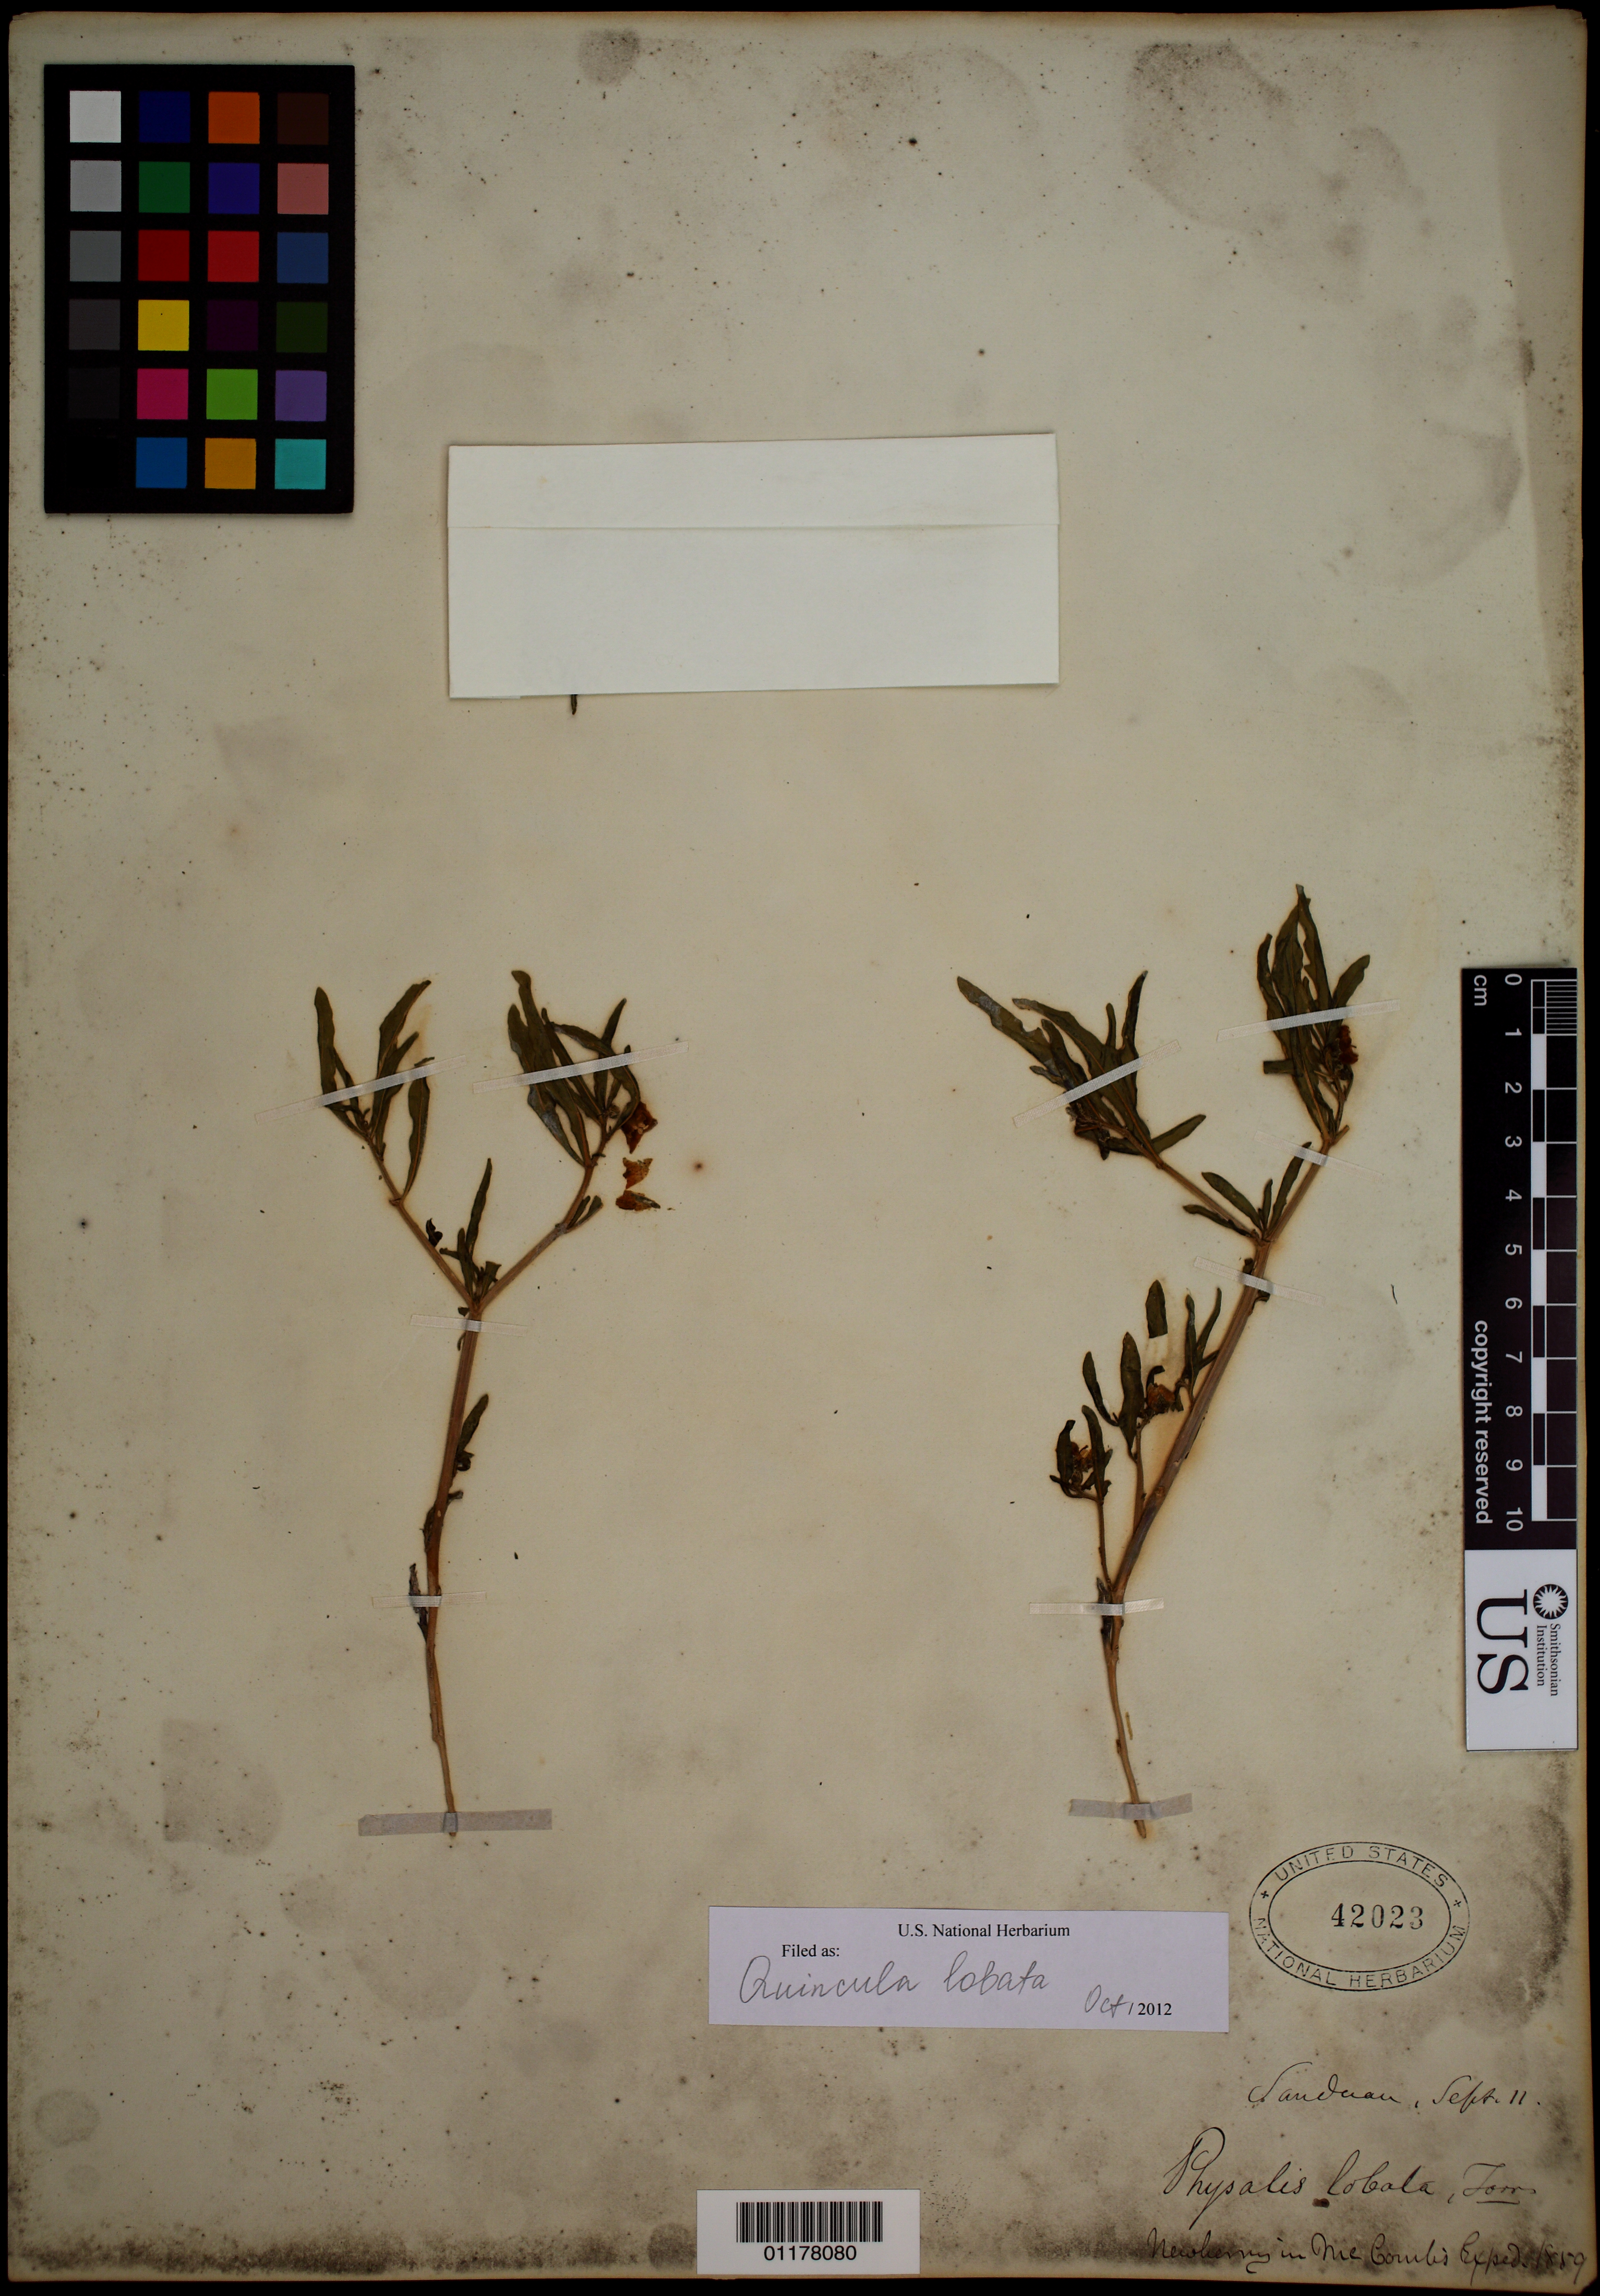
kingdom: Plantae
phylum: Tracheophyta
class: Magnoliopsida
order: Solanales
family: Solanaceae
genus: Quincula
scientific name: Quincula lobata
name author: (Torr.) Raf.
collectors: J. S. Newberry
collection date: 1859-09-11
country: United States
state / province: Colorado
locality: San Juan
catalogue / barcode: US 42023